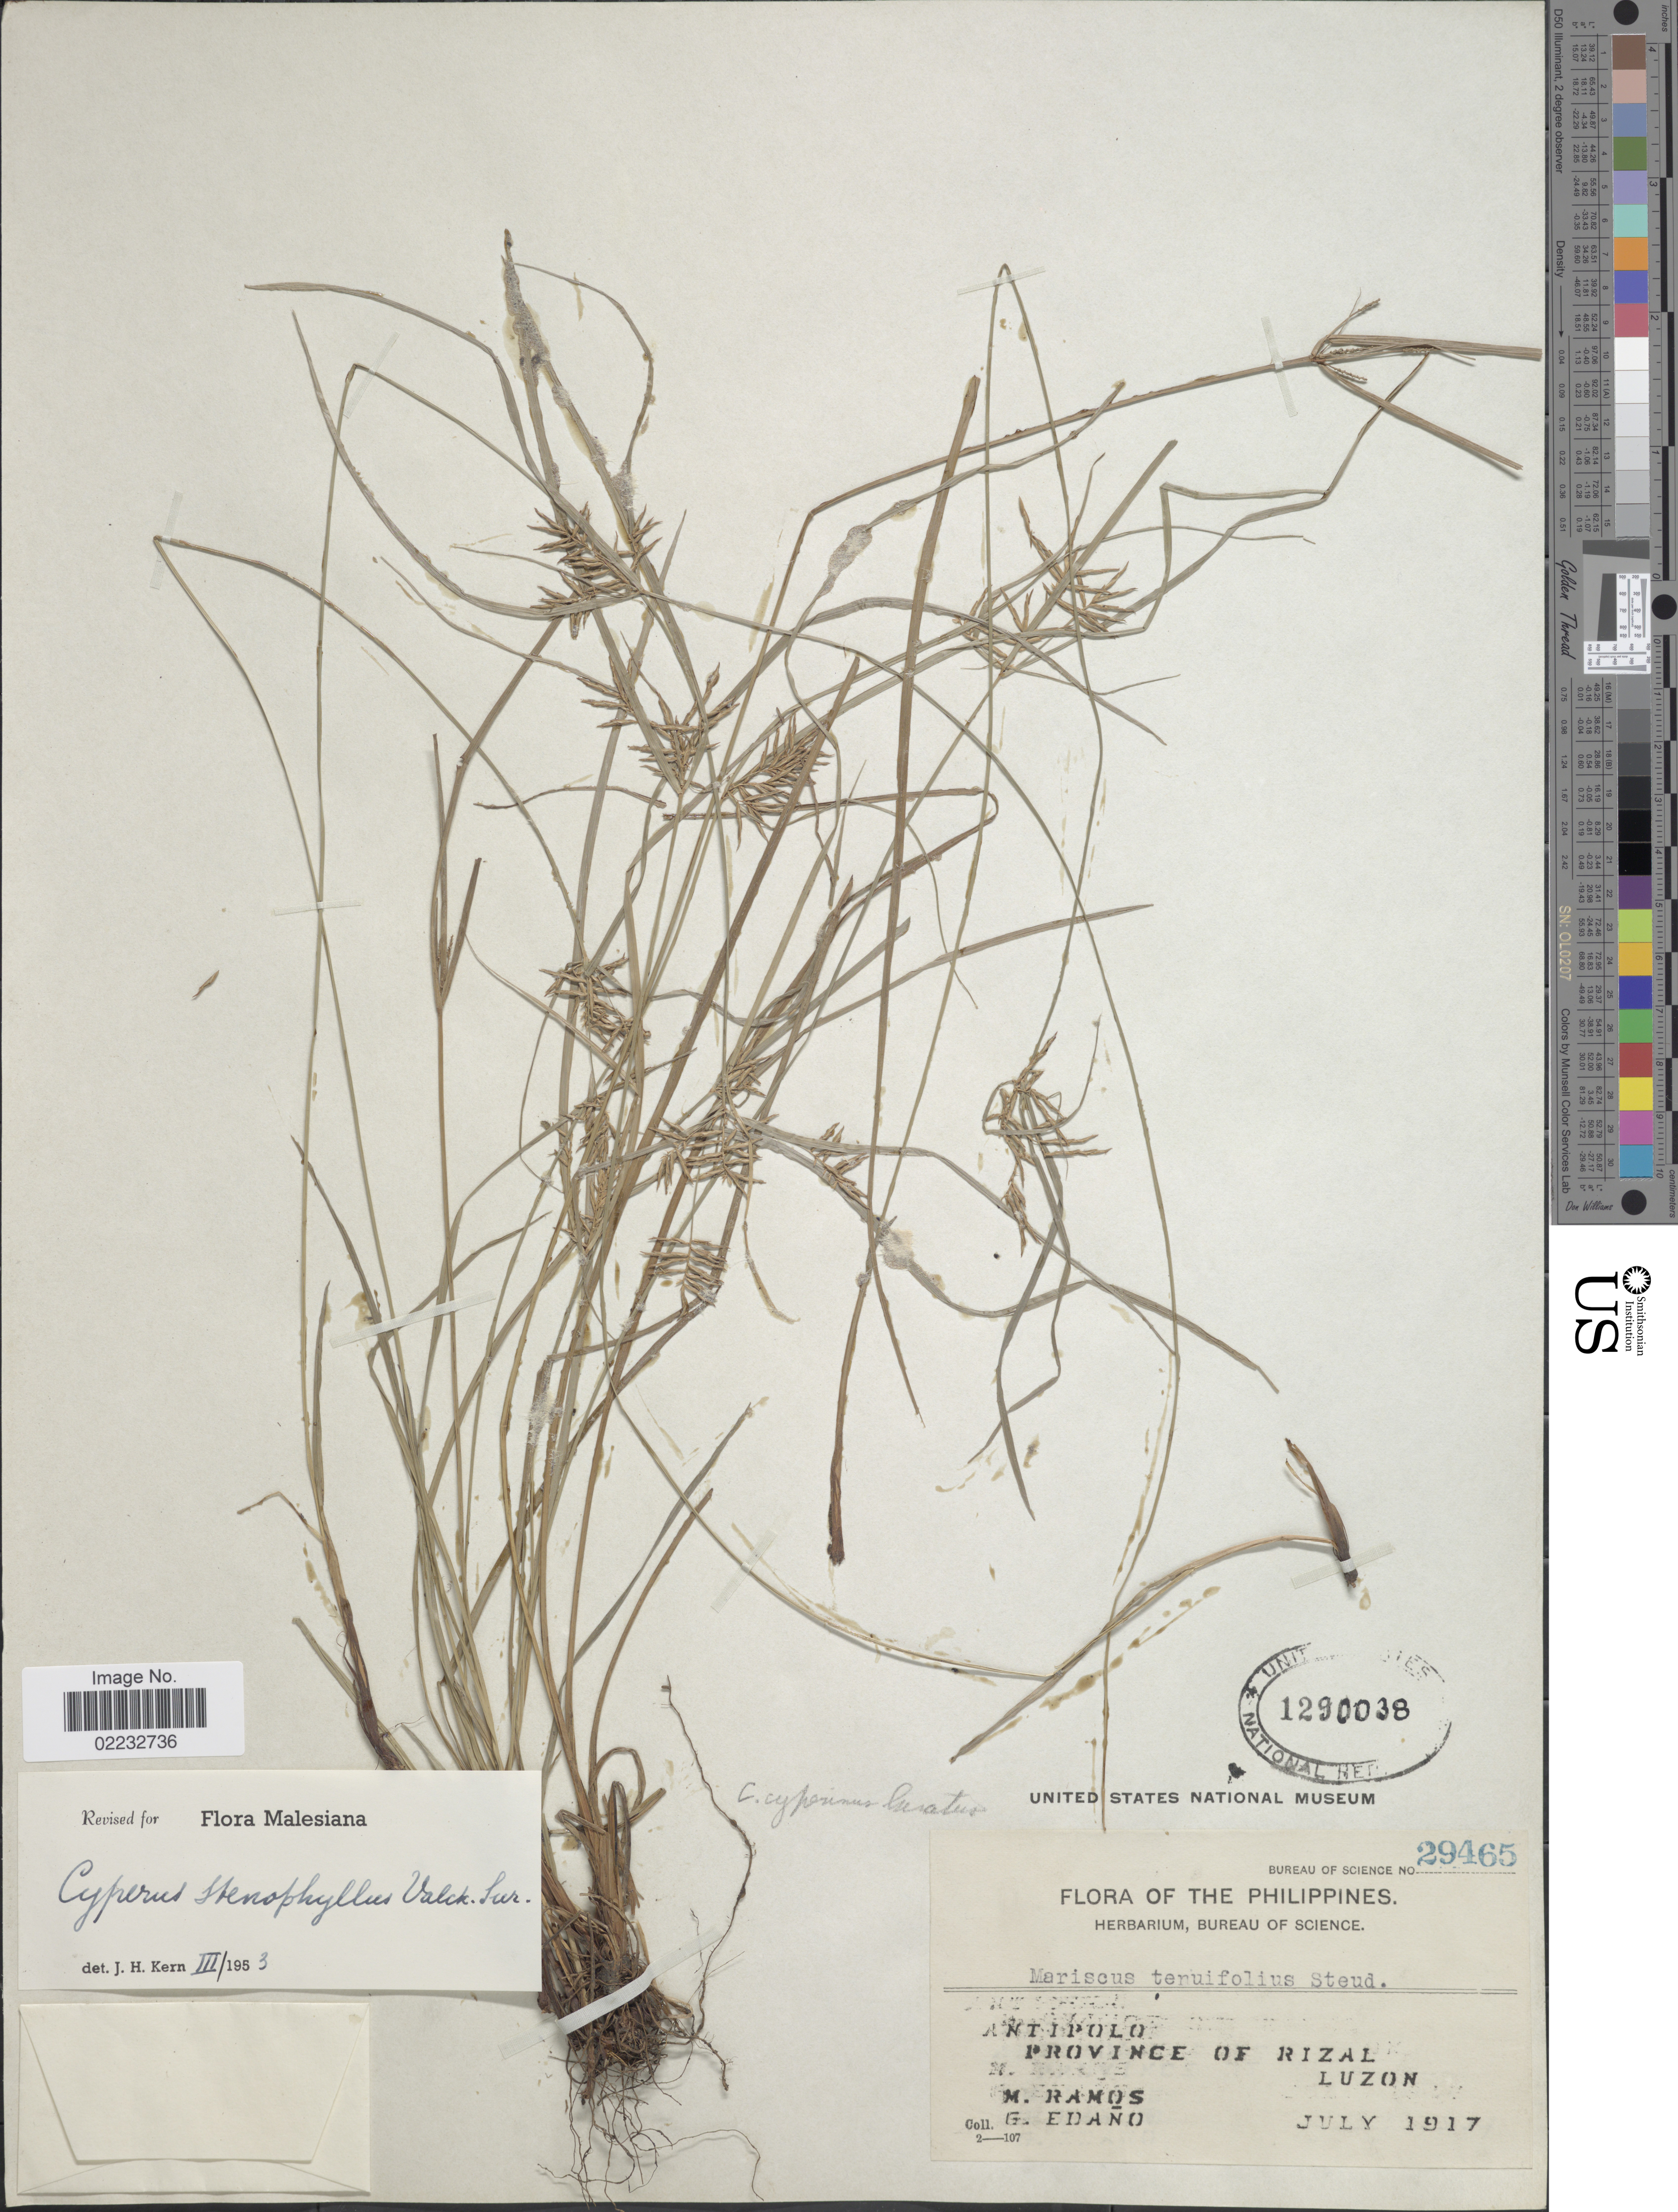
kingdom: Plantae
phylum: Tracheophyta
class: Liliopsida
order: Poales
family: Cyperaceae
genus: Cyperus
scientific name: Cyperus stenophyllus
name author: Valck. Sur.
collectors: M. Ramos & G. Edaño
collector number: Bureau of Science 29465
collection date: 1917-07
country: Philippines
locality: Antipolo. Province of Rizal, Luzon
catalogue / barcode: US 1290038